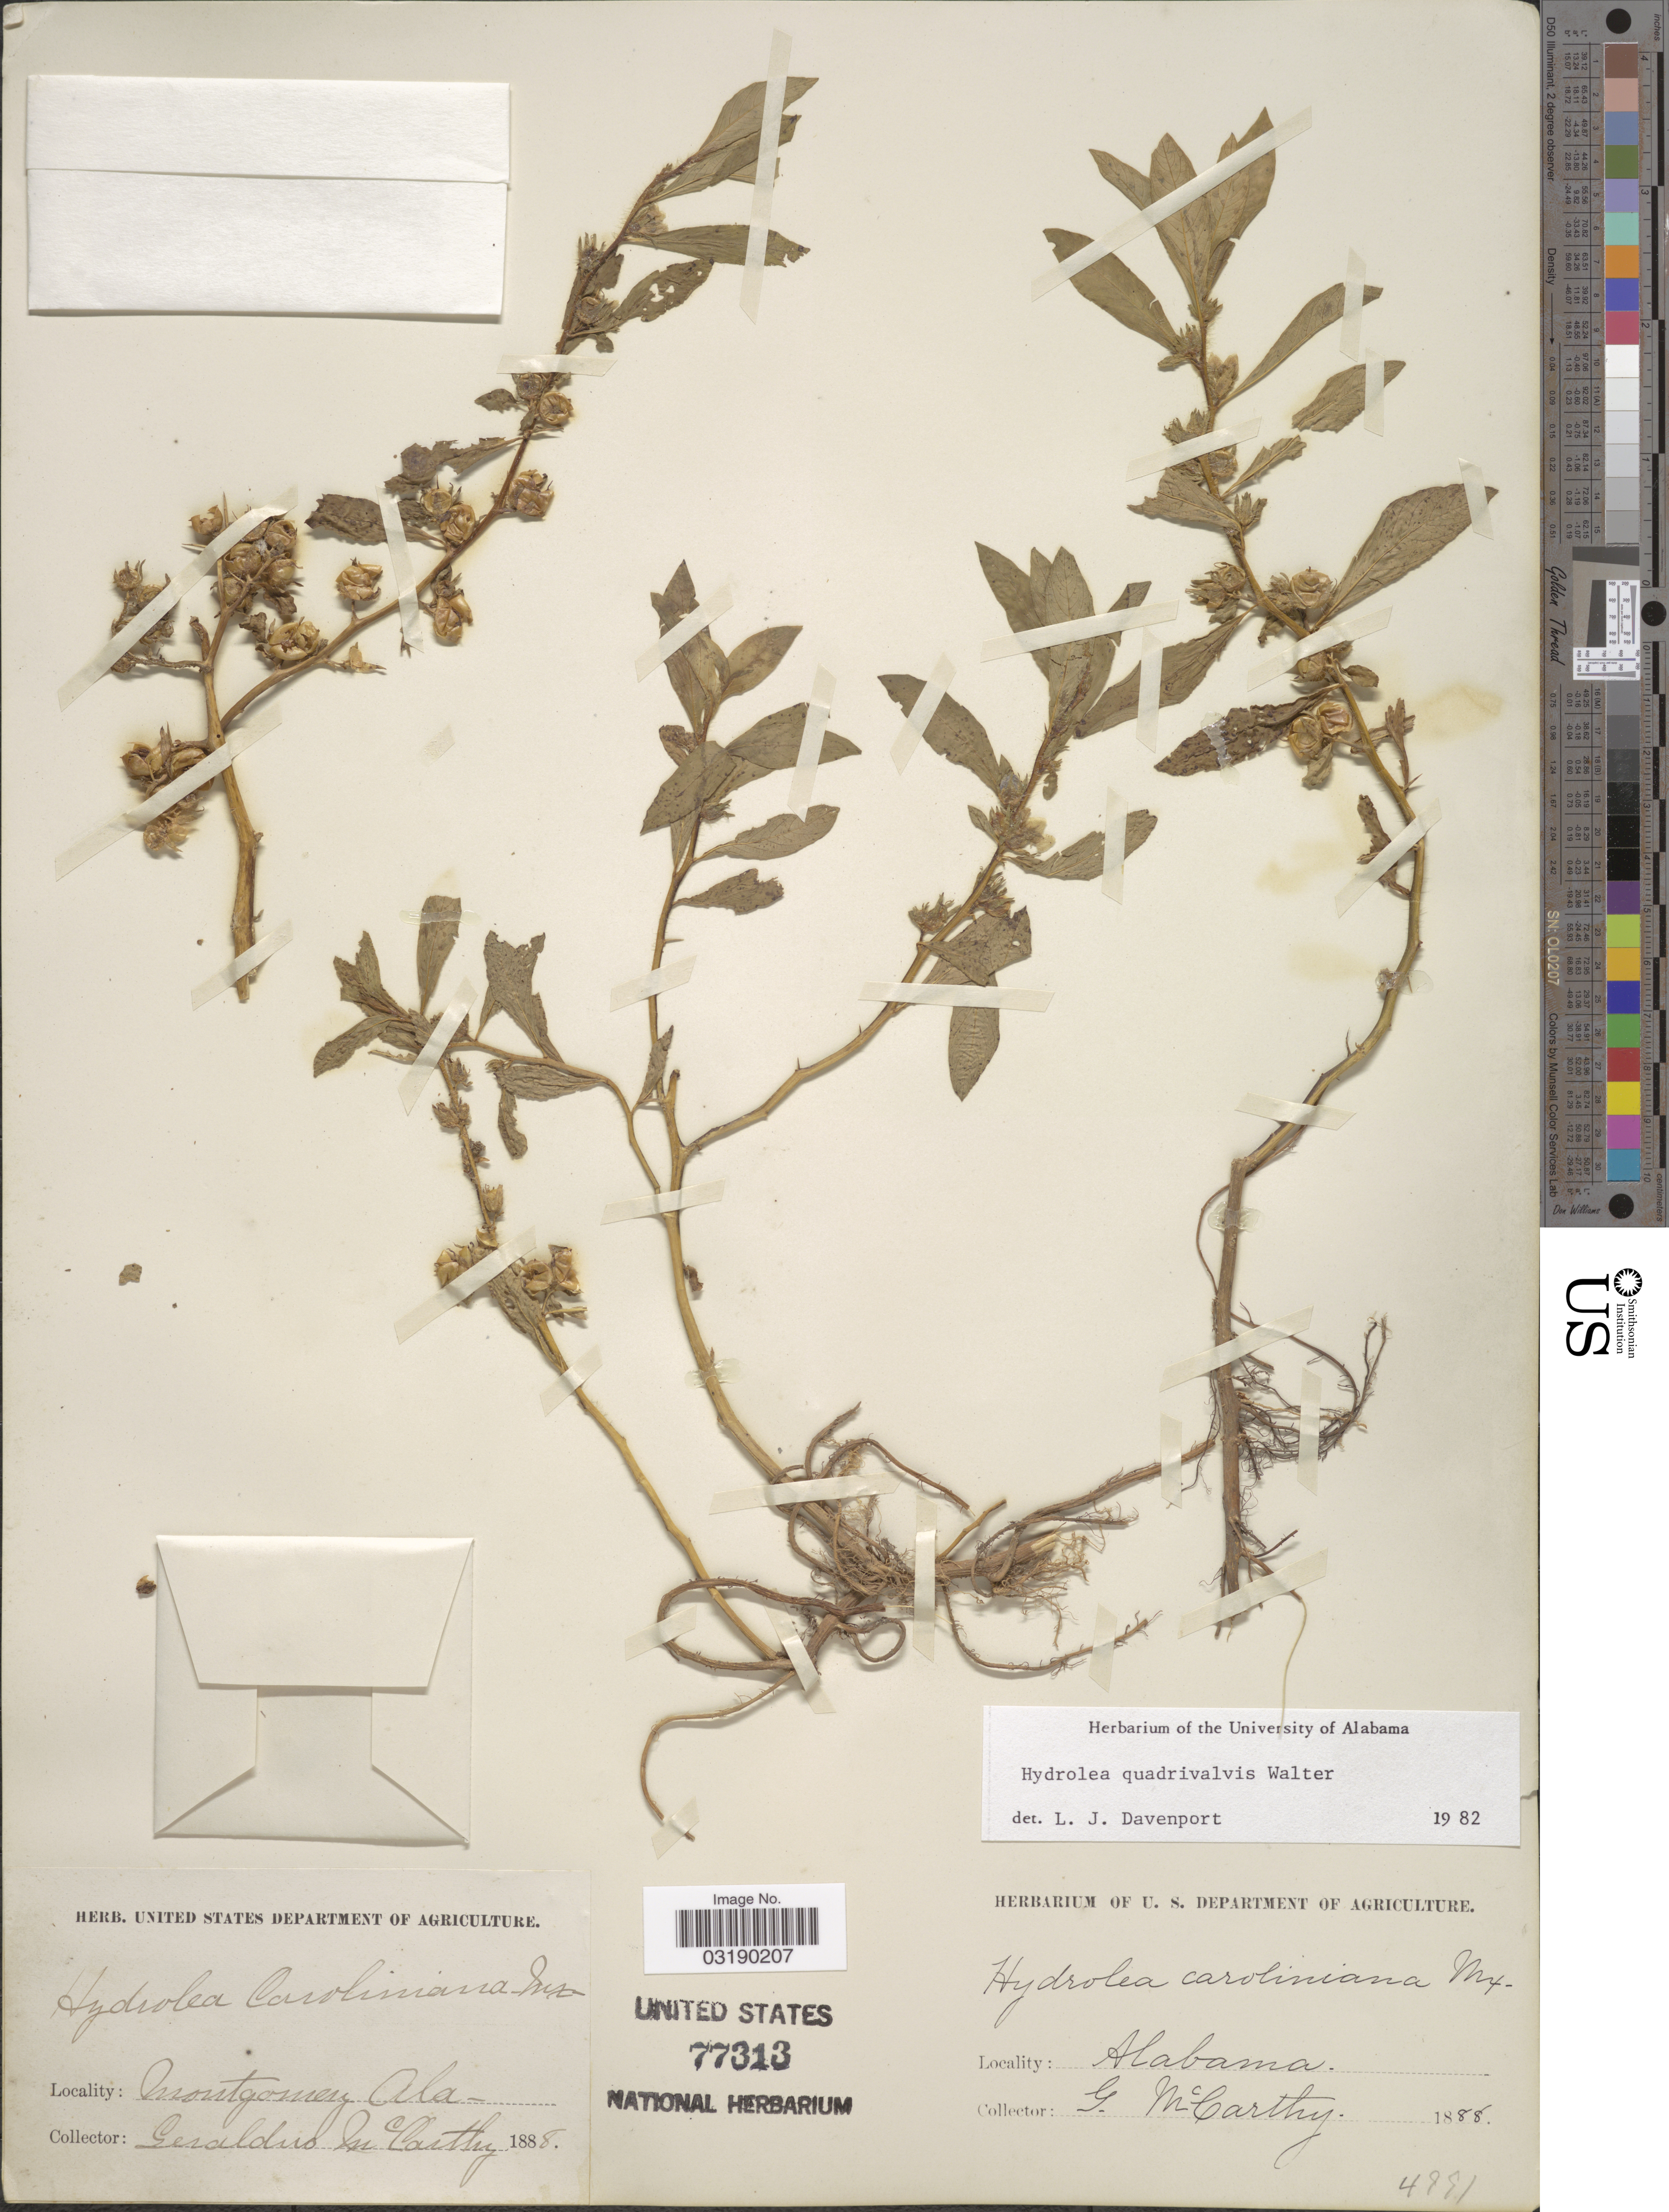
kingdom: Plantae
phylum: Tracheophyta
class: Magnoliopsida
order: Solanales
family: Hydroleaceae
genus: Hydrolea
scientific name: Hydrolea quadrivalvis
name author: Walter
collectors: M. McCarthy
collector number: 4881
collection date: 1888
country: United States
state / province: Alabama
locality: Montgomery.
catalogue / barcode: US 77313